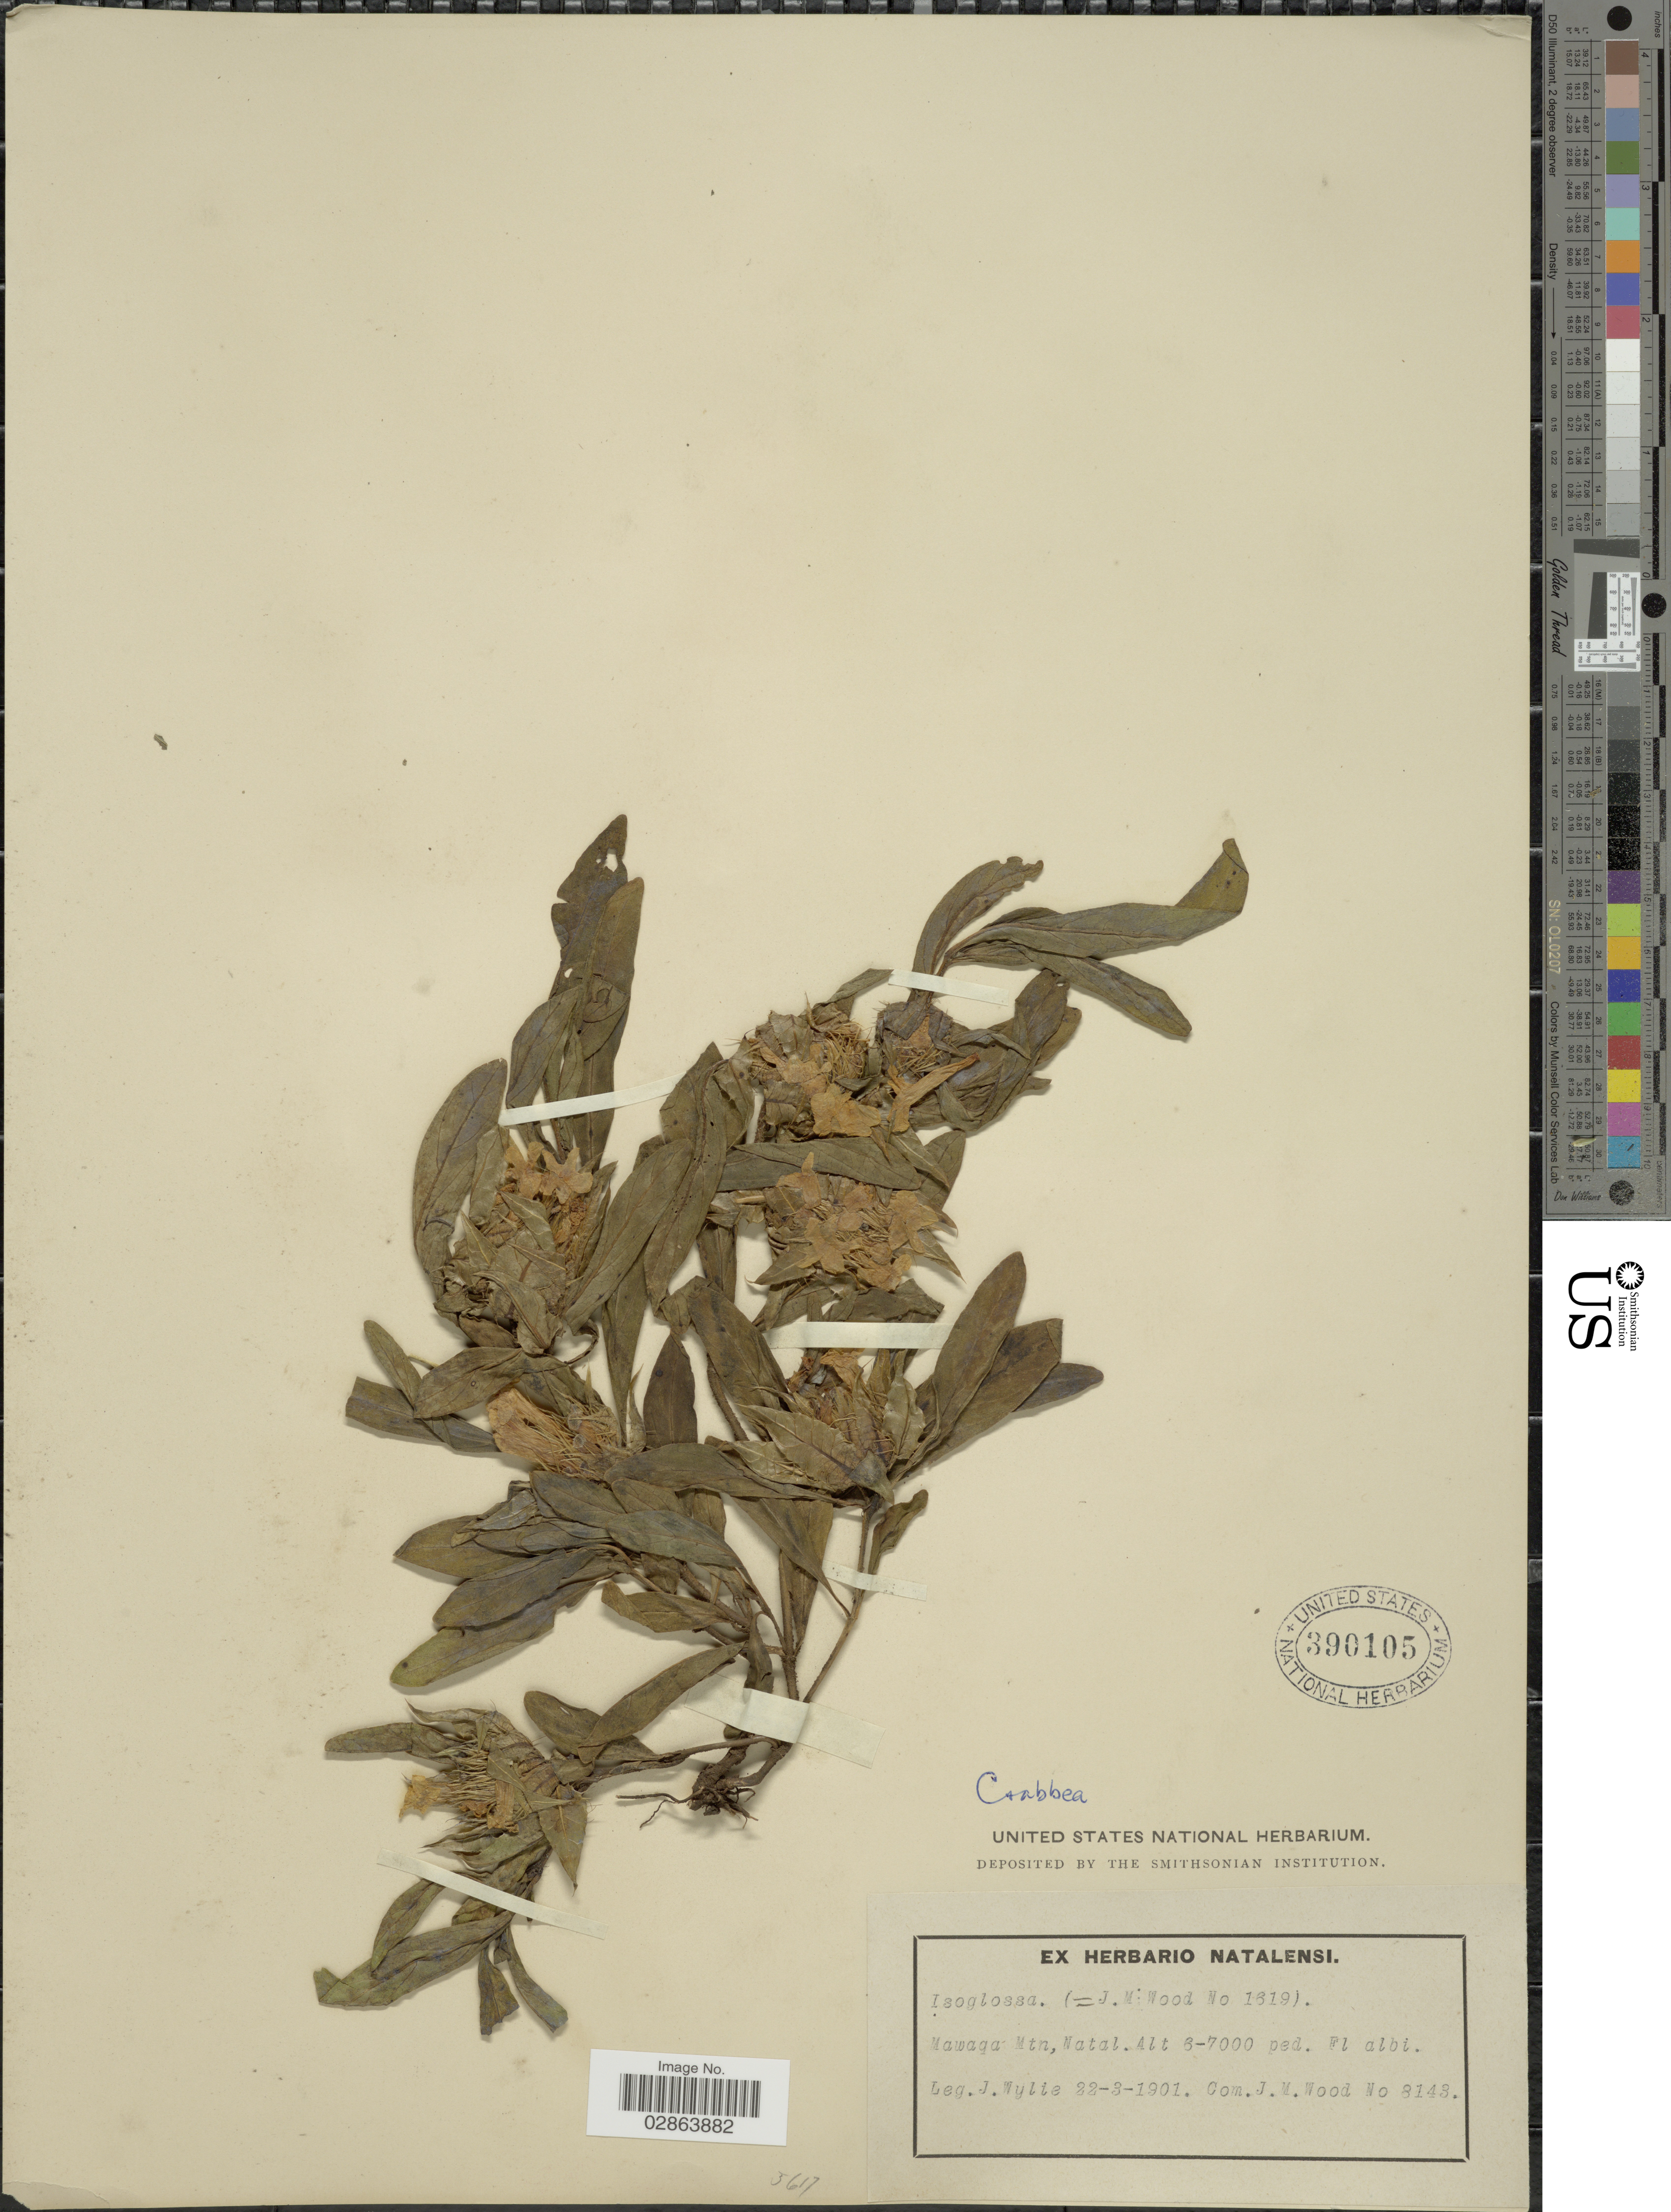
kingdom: Plantae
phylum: Tracheophyta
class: Magnoliopsida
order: Lamiales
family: Acanthaceae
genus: Crabbea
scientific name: Crabbea sp.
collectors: J. Wylie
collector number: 8143?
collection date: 1901-03-22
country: South Africa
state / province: KwaZulu-Natal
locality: Mawaga Mtn, Natal.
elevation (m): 1829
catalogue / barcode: US 390105